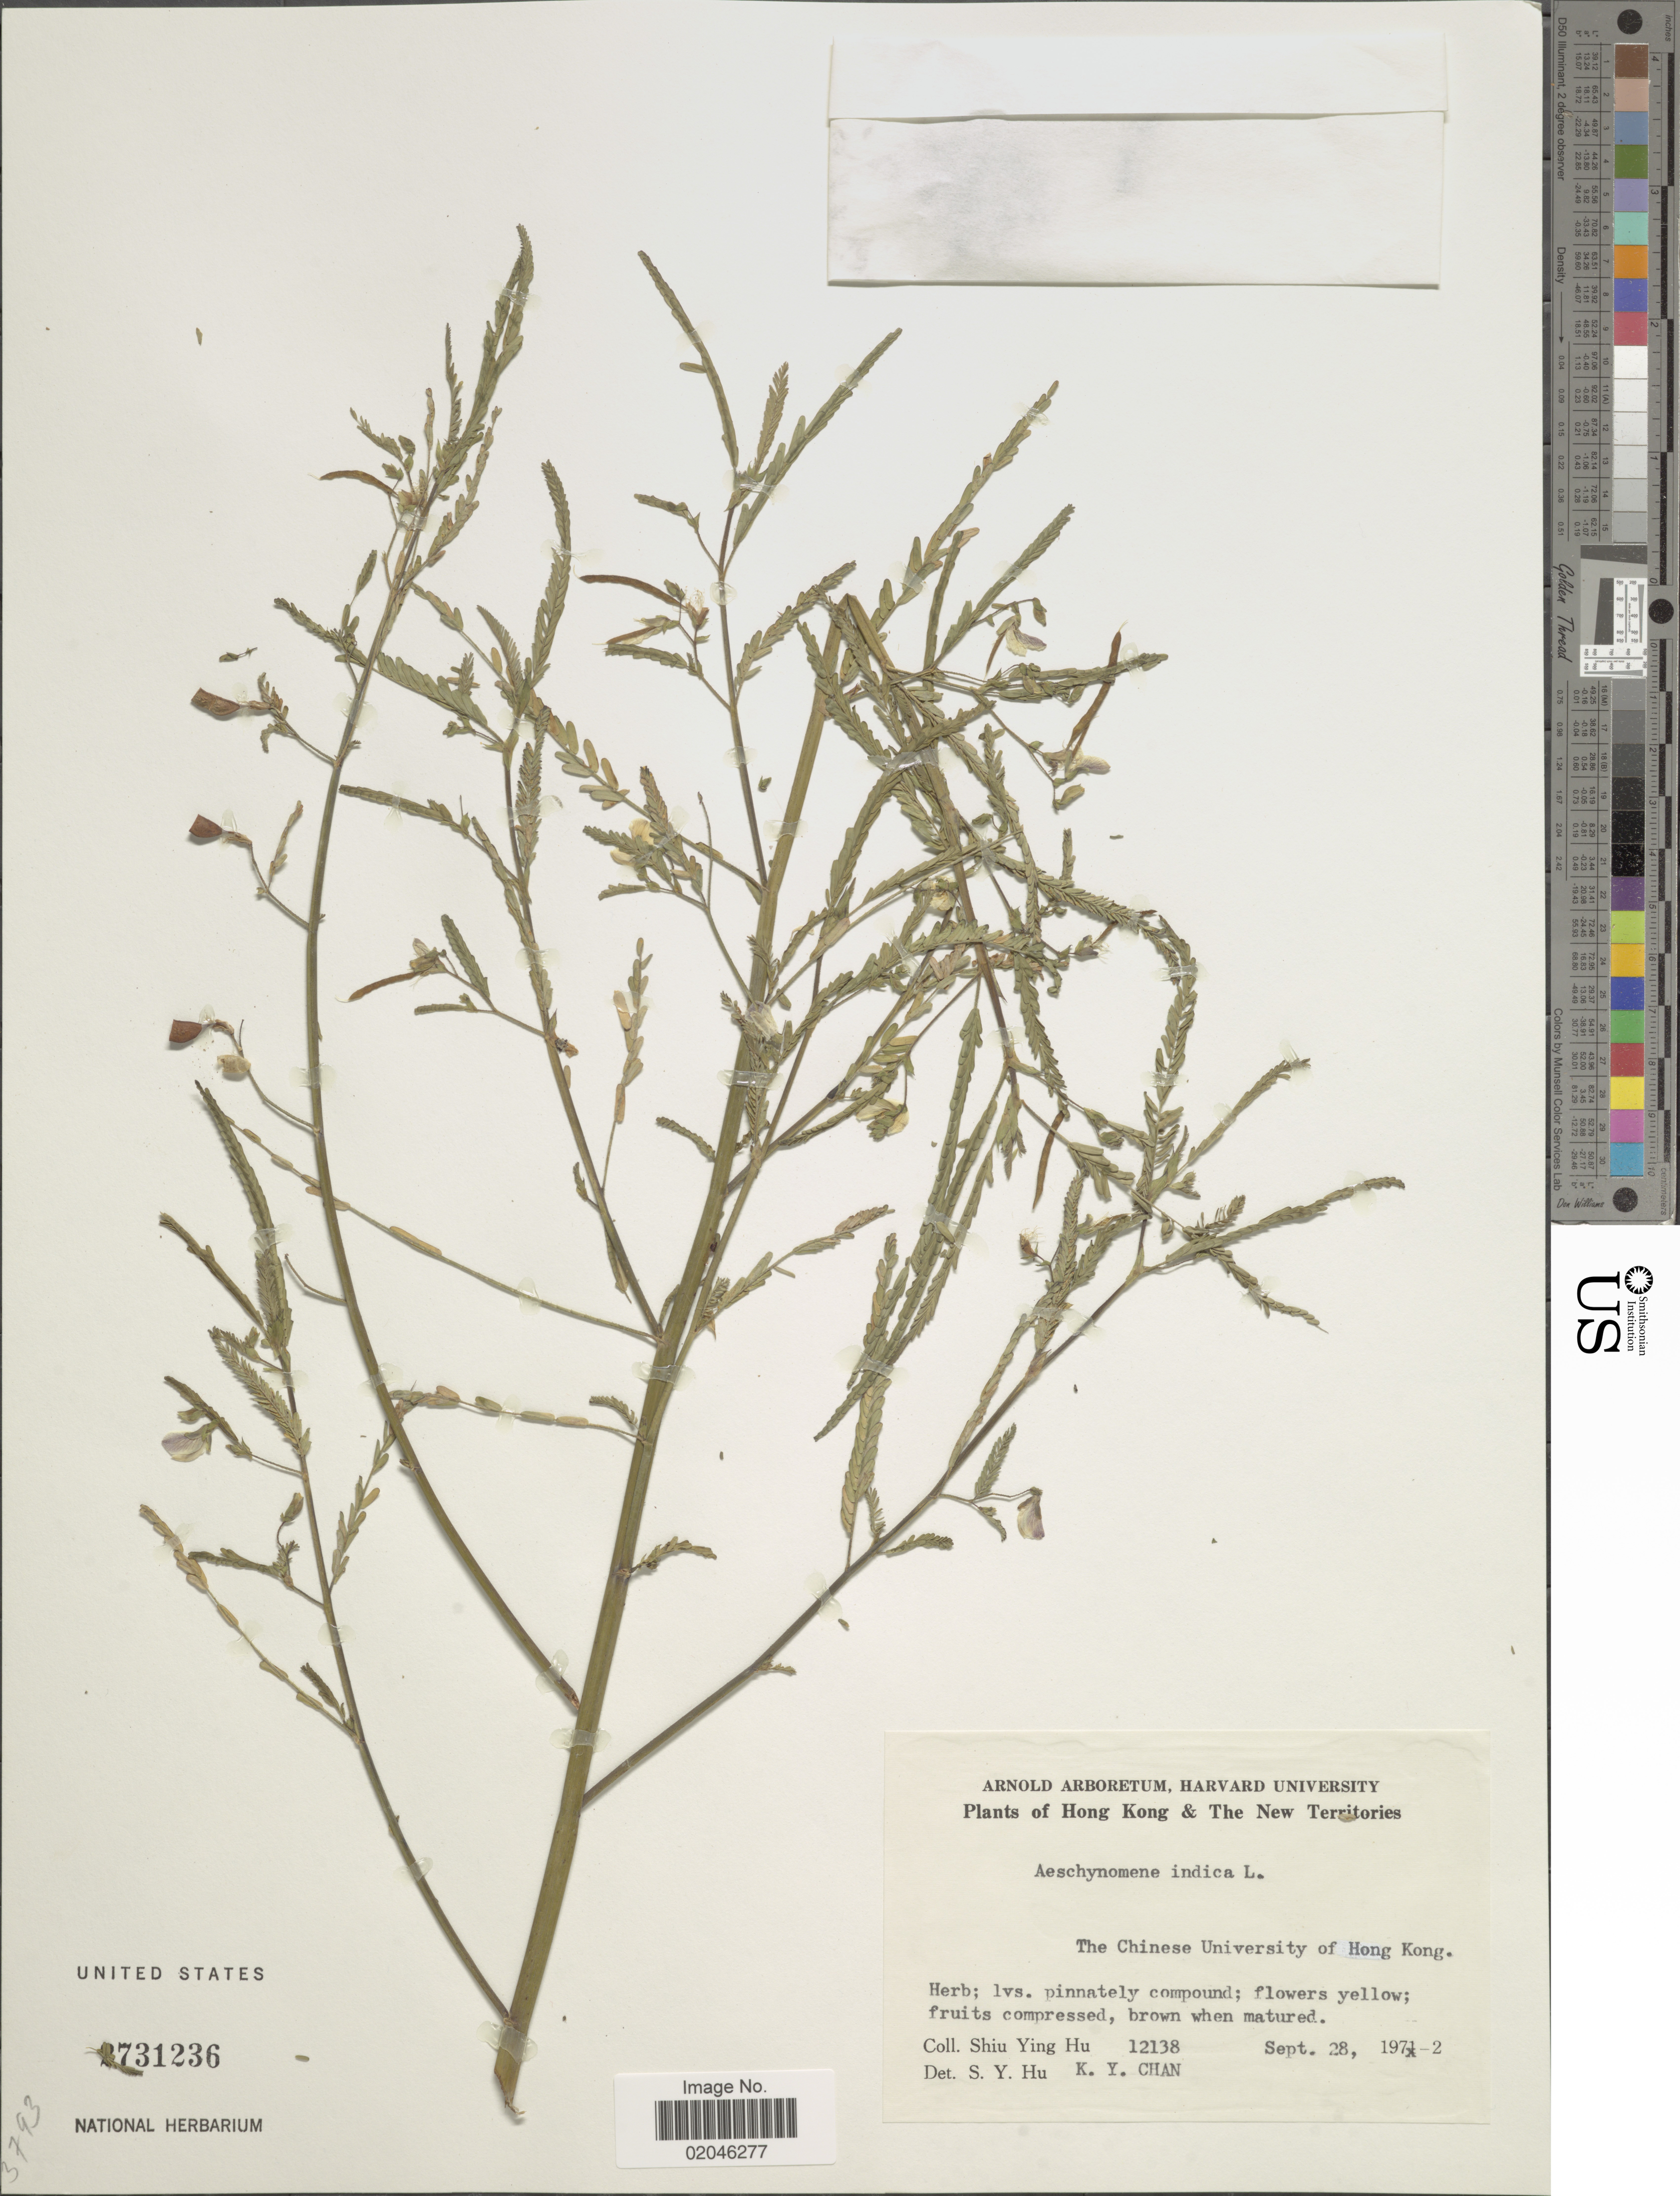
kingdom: Plantae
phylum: Tracheophyta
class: Magnoliopsida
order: Fabales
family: Fabaceae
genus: Aeschynomene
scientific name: Aeschynomene indica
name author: L.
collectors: S. Y. Hu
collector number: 12138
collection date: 1972-09-28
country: China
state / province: Hong Kong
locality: Hong Kong & The New Territories, The Chinese University of Hong Kong.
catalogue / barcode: US 2731236